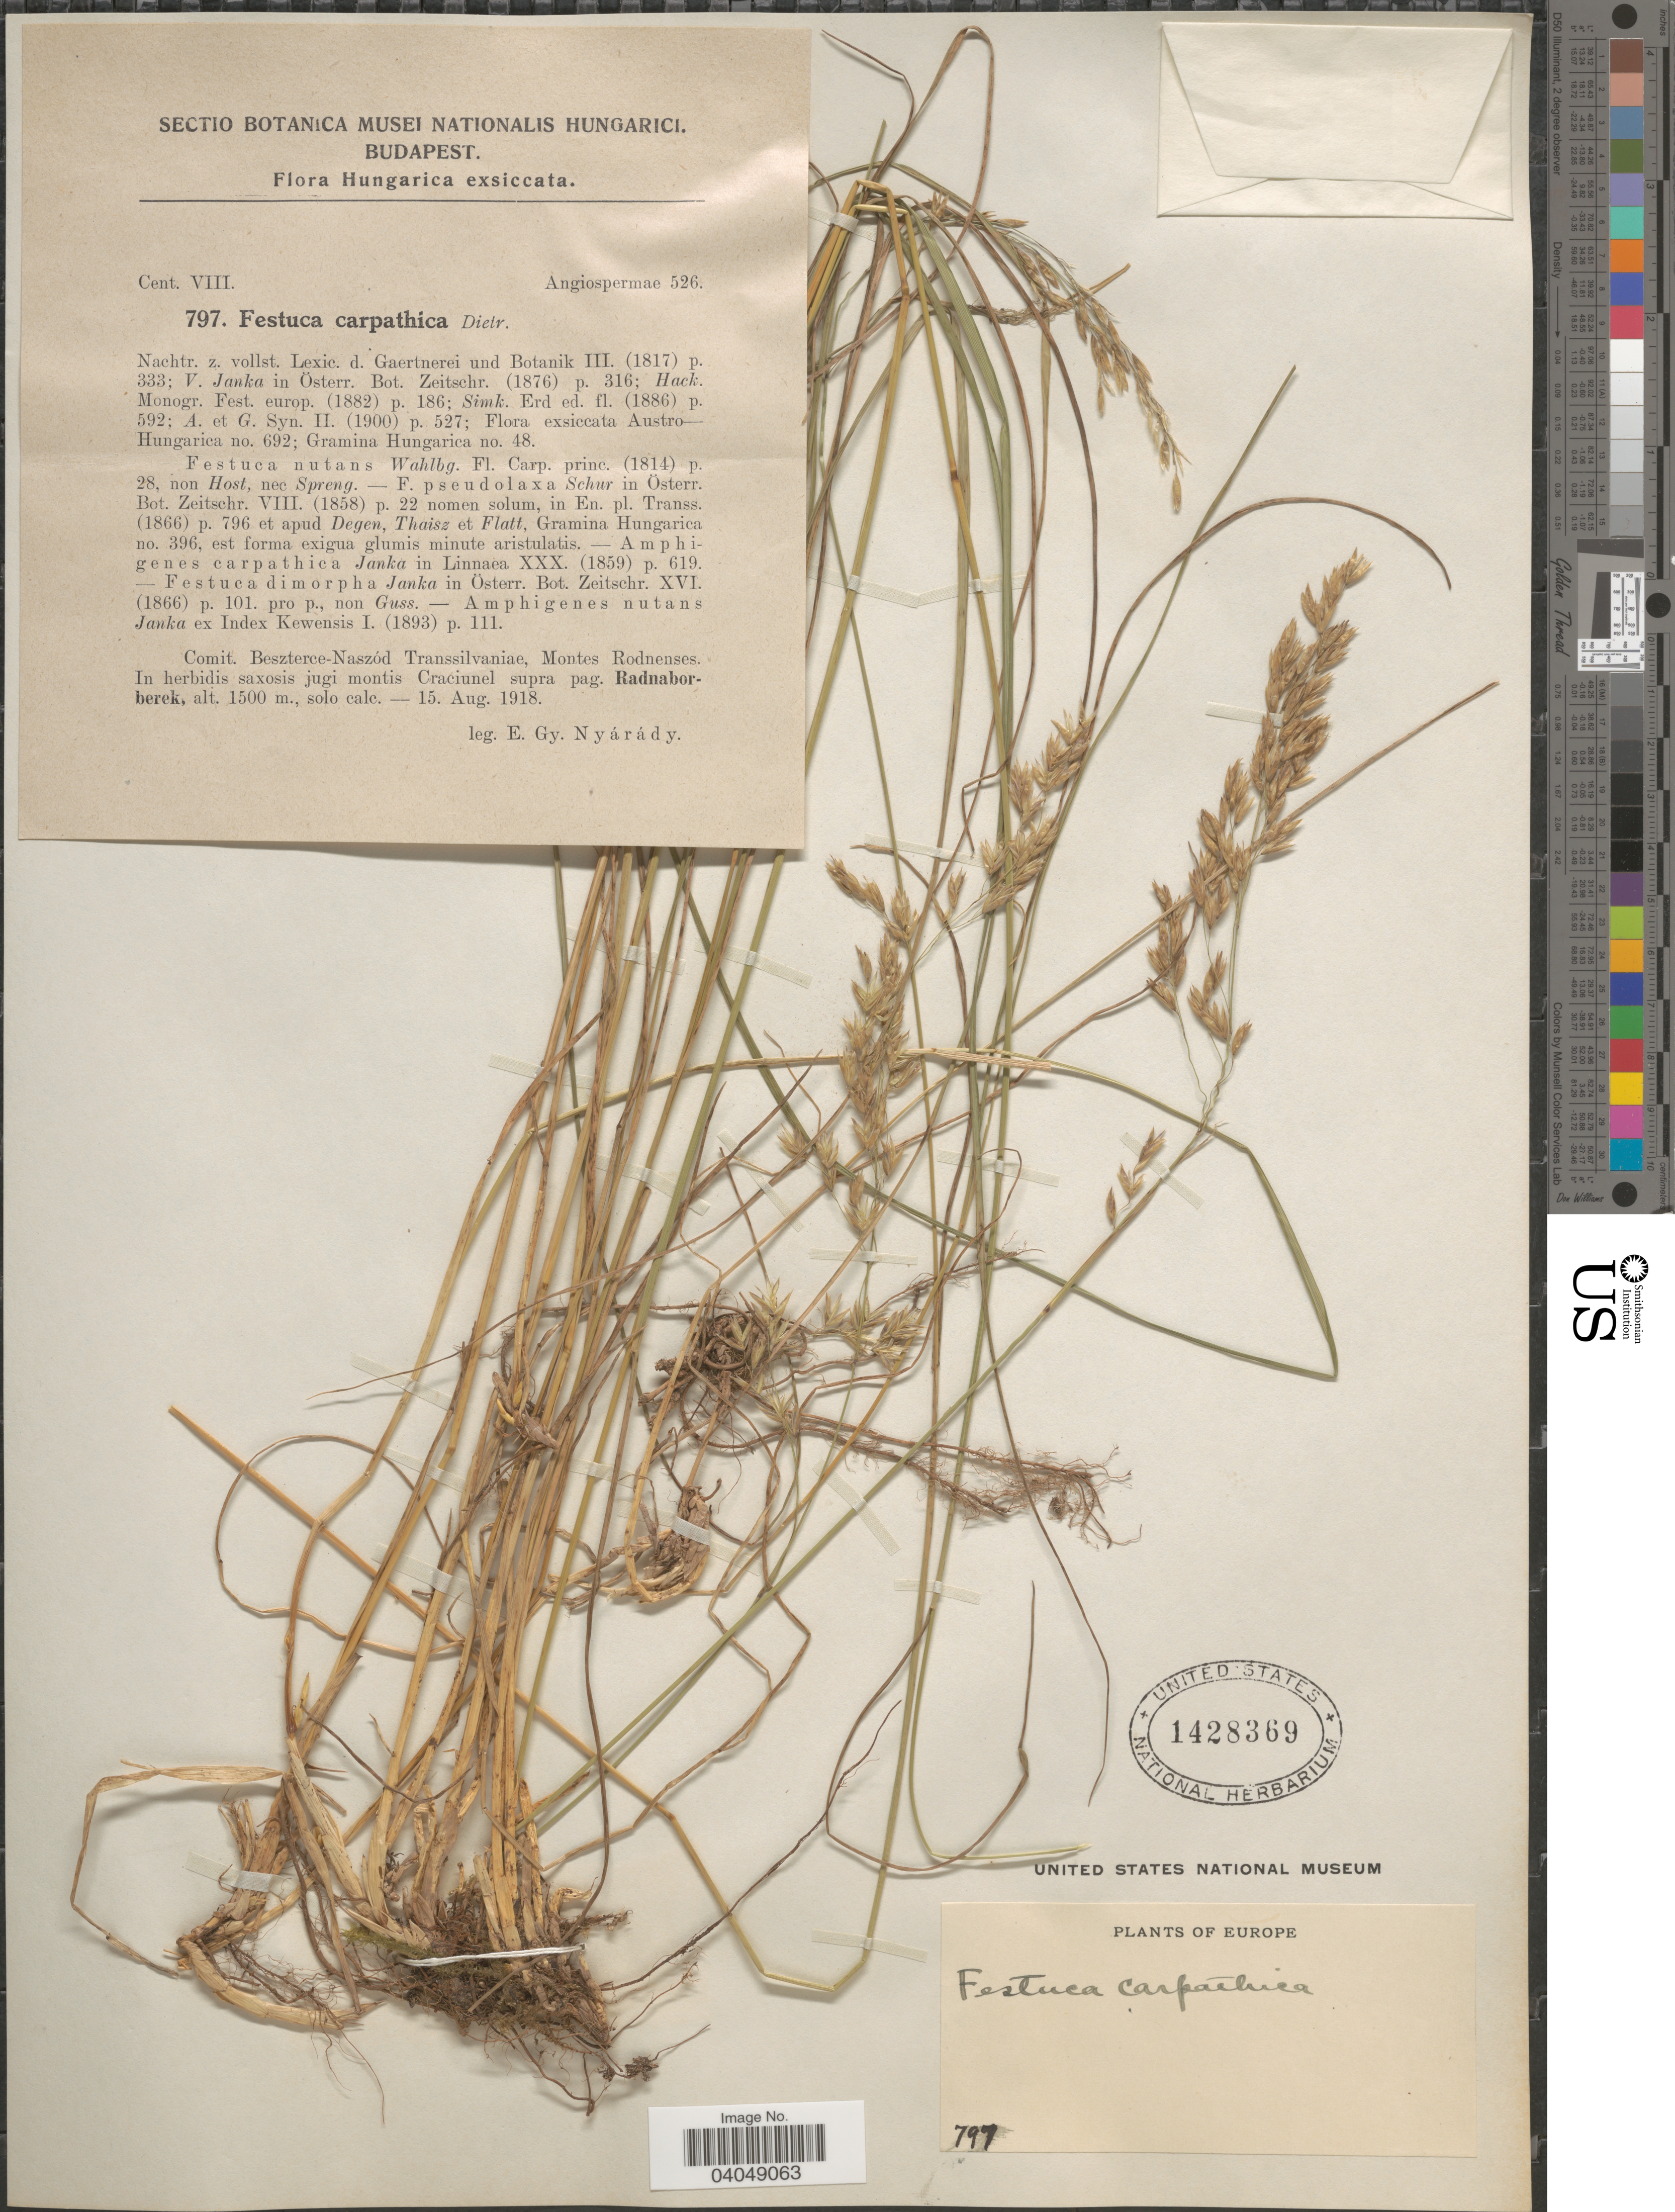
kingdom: Plantae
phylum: Tracheophyta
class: Liliopsida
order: Poales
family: Poaceae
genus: Festuca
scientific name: Festuca carpatica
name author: F. Dietr.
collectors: E. Nyárády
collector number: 797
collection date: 1918-08-15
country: Romania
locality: Hungarica. Comit. Beszterce-Naszód Transsilvaniae, Montes Rodnenses. In herbidis saxosis jugi montis Craciunel supra pag. Radnabor-berek.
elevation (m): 1500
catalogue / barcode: US 1428369